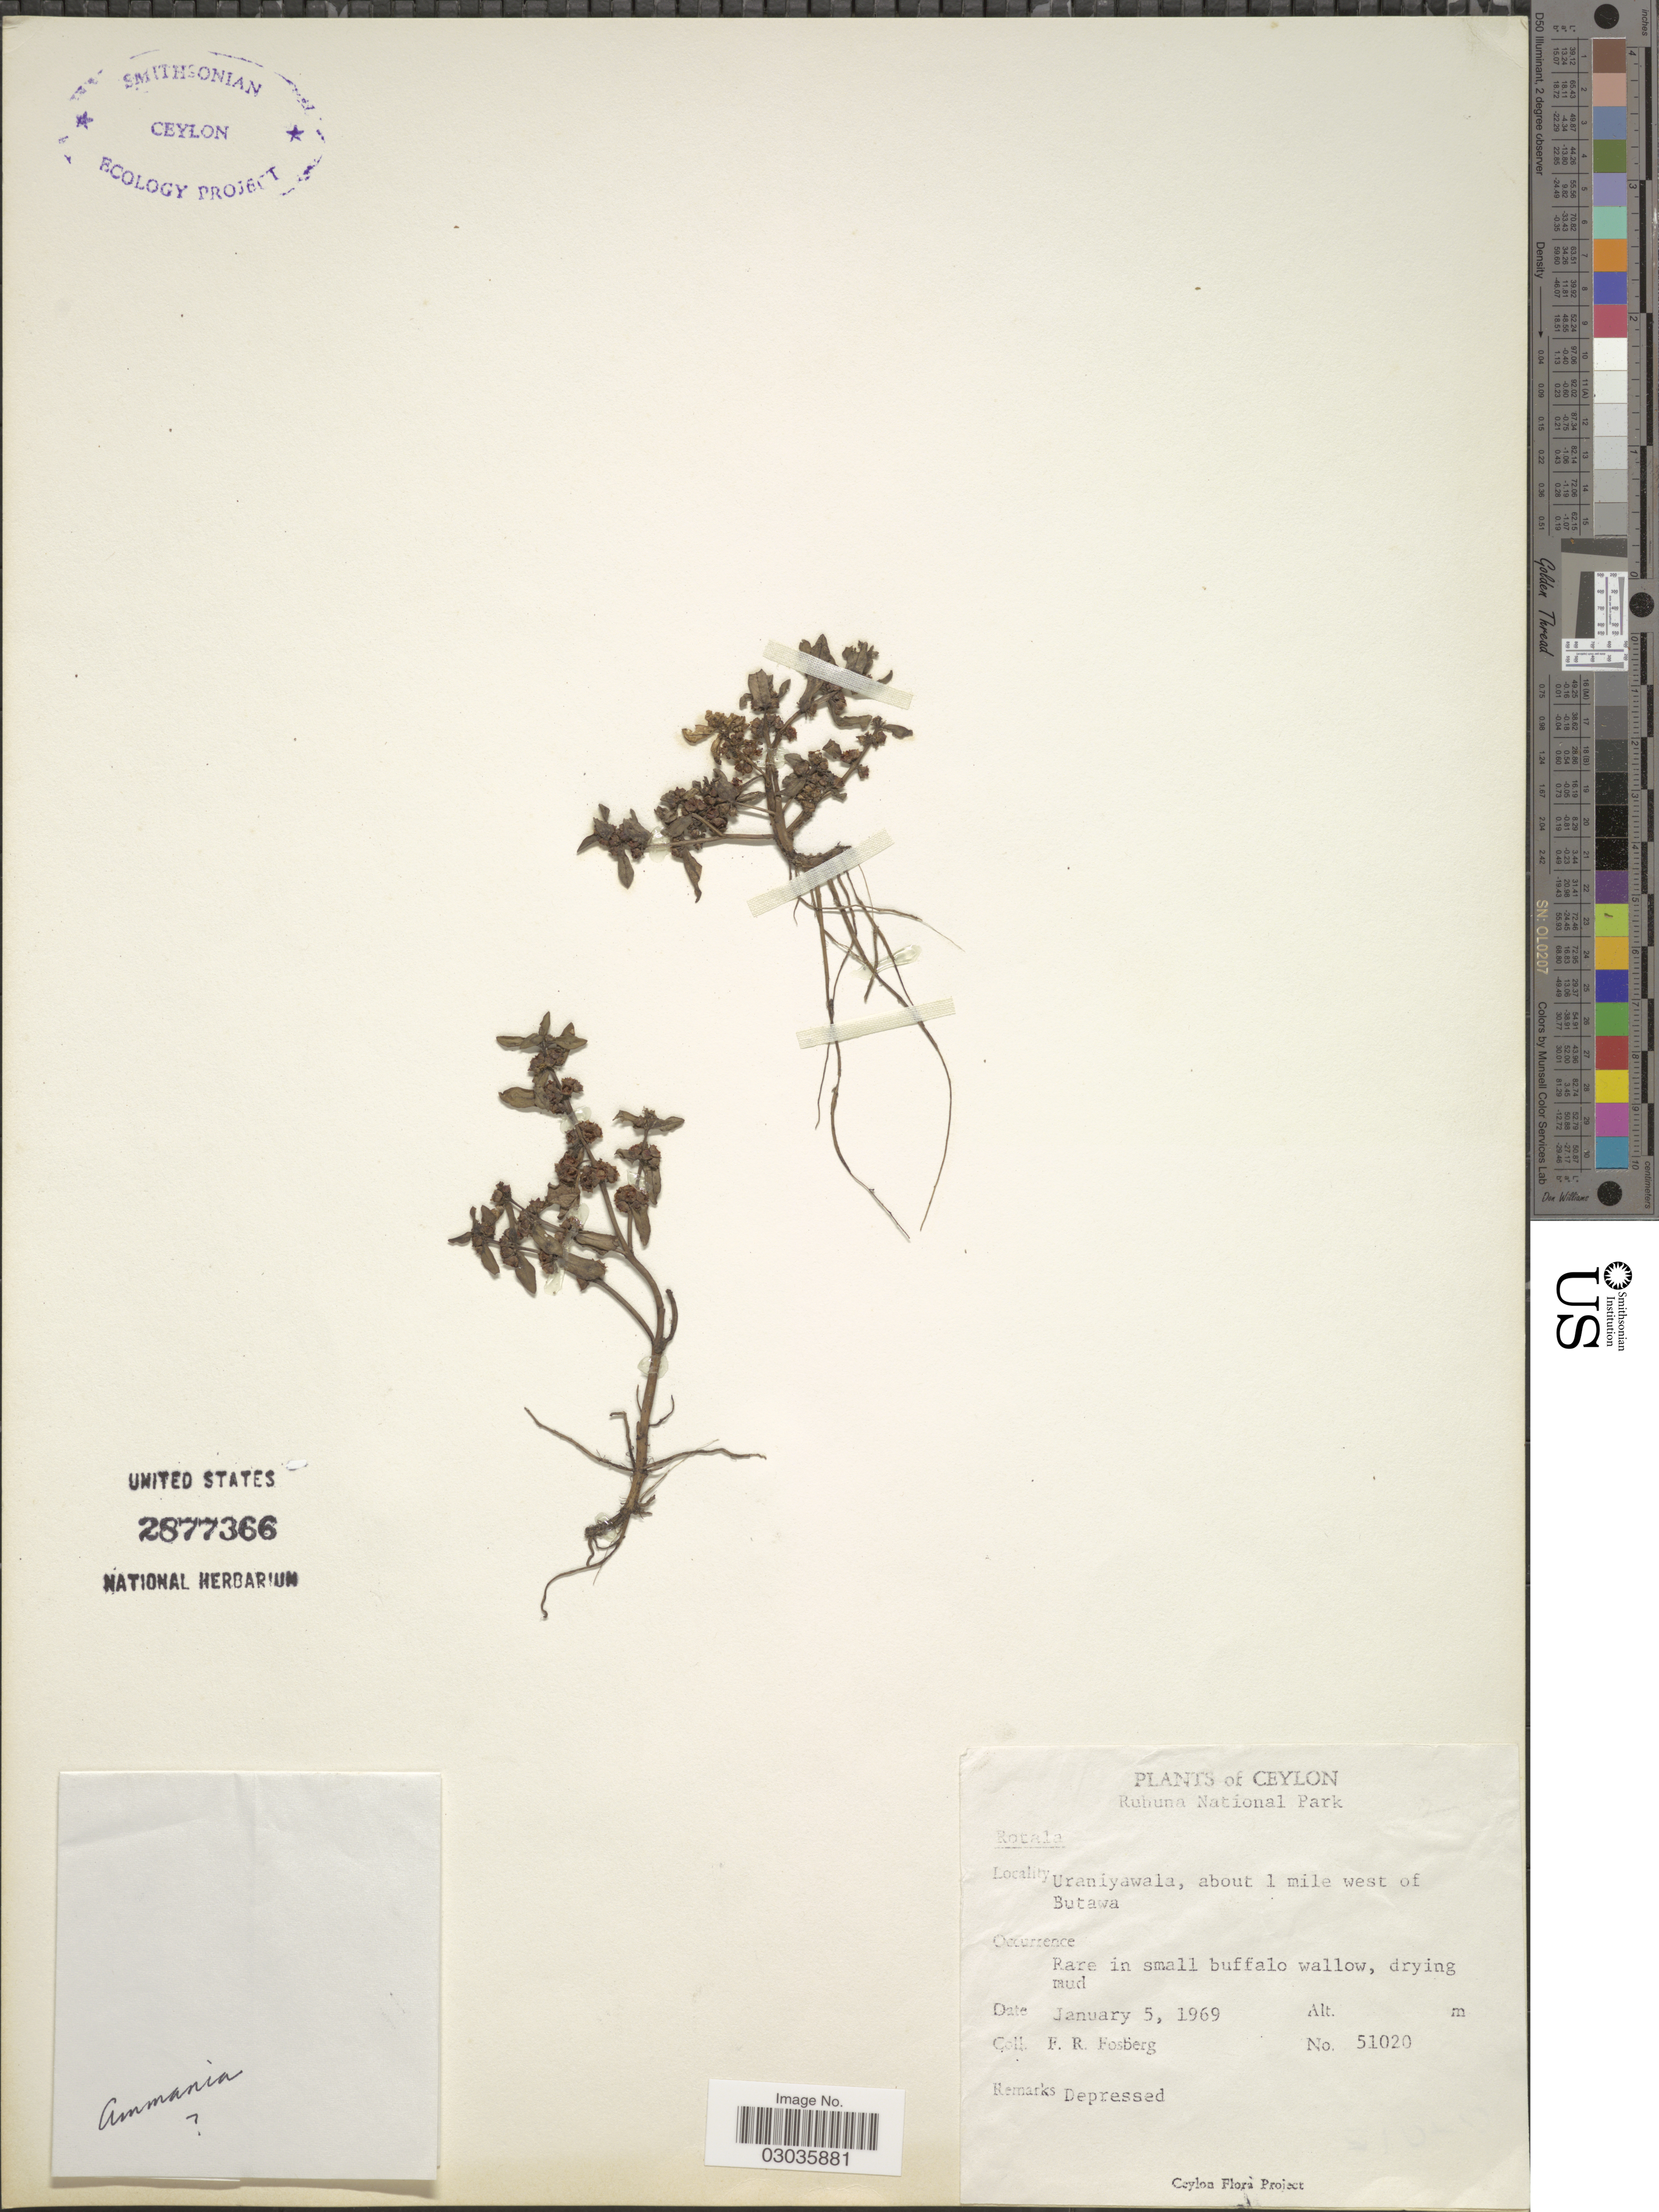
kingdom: Plantae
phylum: Tracheophyta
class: Magnoliopsida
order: Myrtales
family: Lythraceae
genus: Rotala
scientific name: Rotala sp.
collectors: F. R. Fosberg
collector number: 51020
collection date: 1969-01-05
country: Sri Lanka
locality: Ceylon. Rubuna National Park. Uraniyawala, about 1 mile west of Butawa.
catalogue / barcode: US 2877366